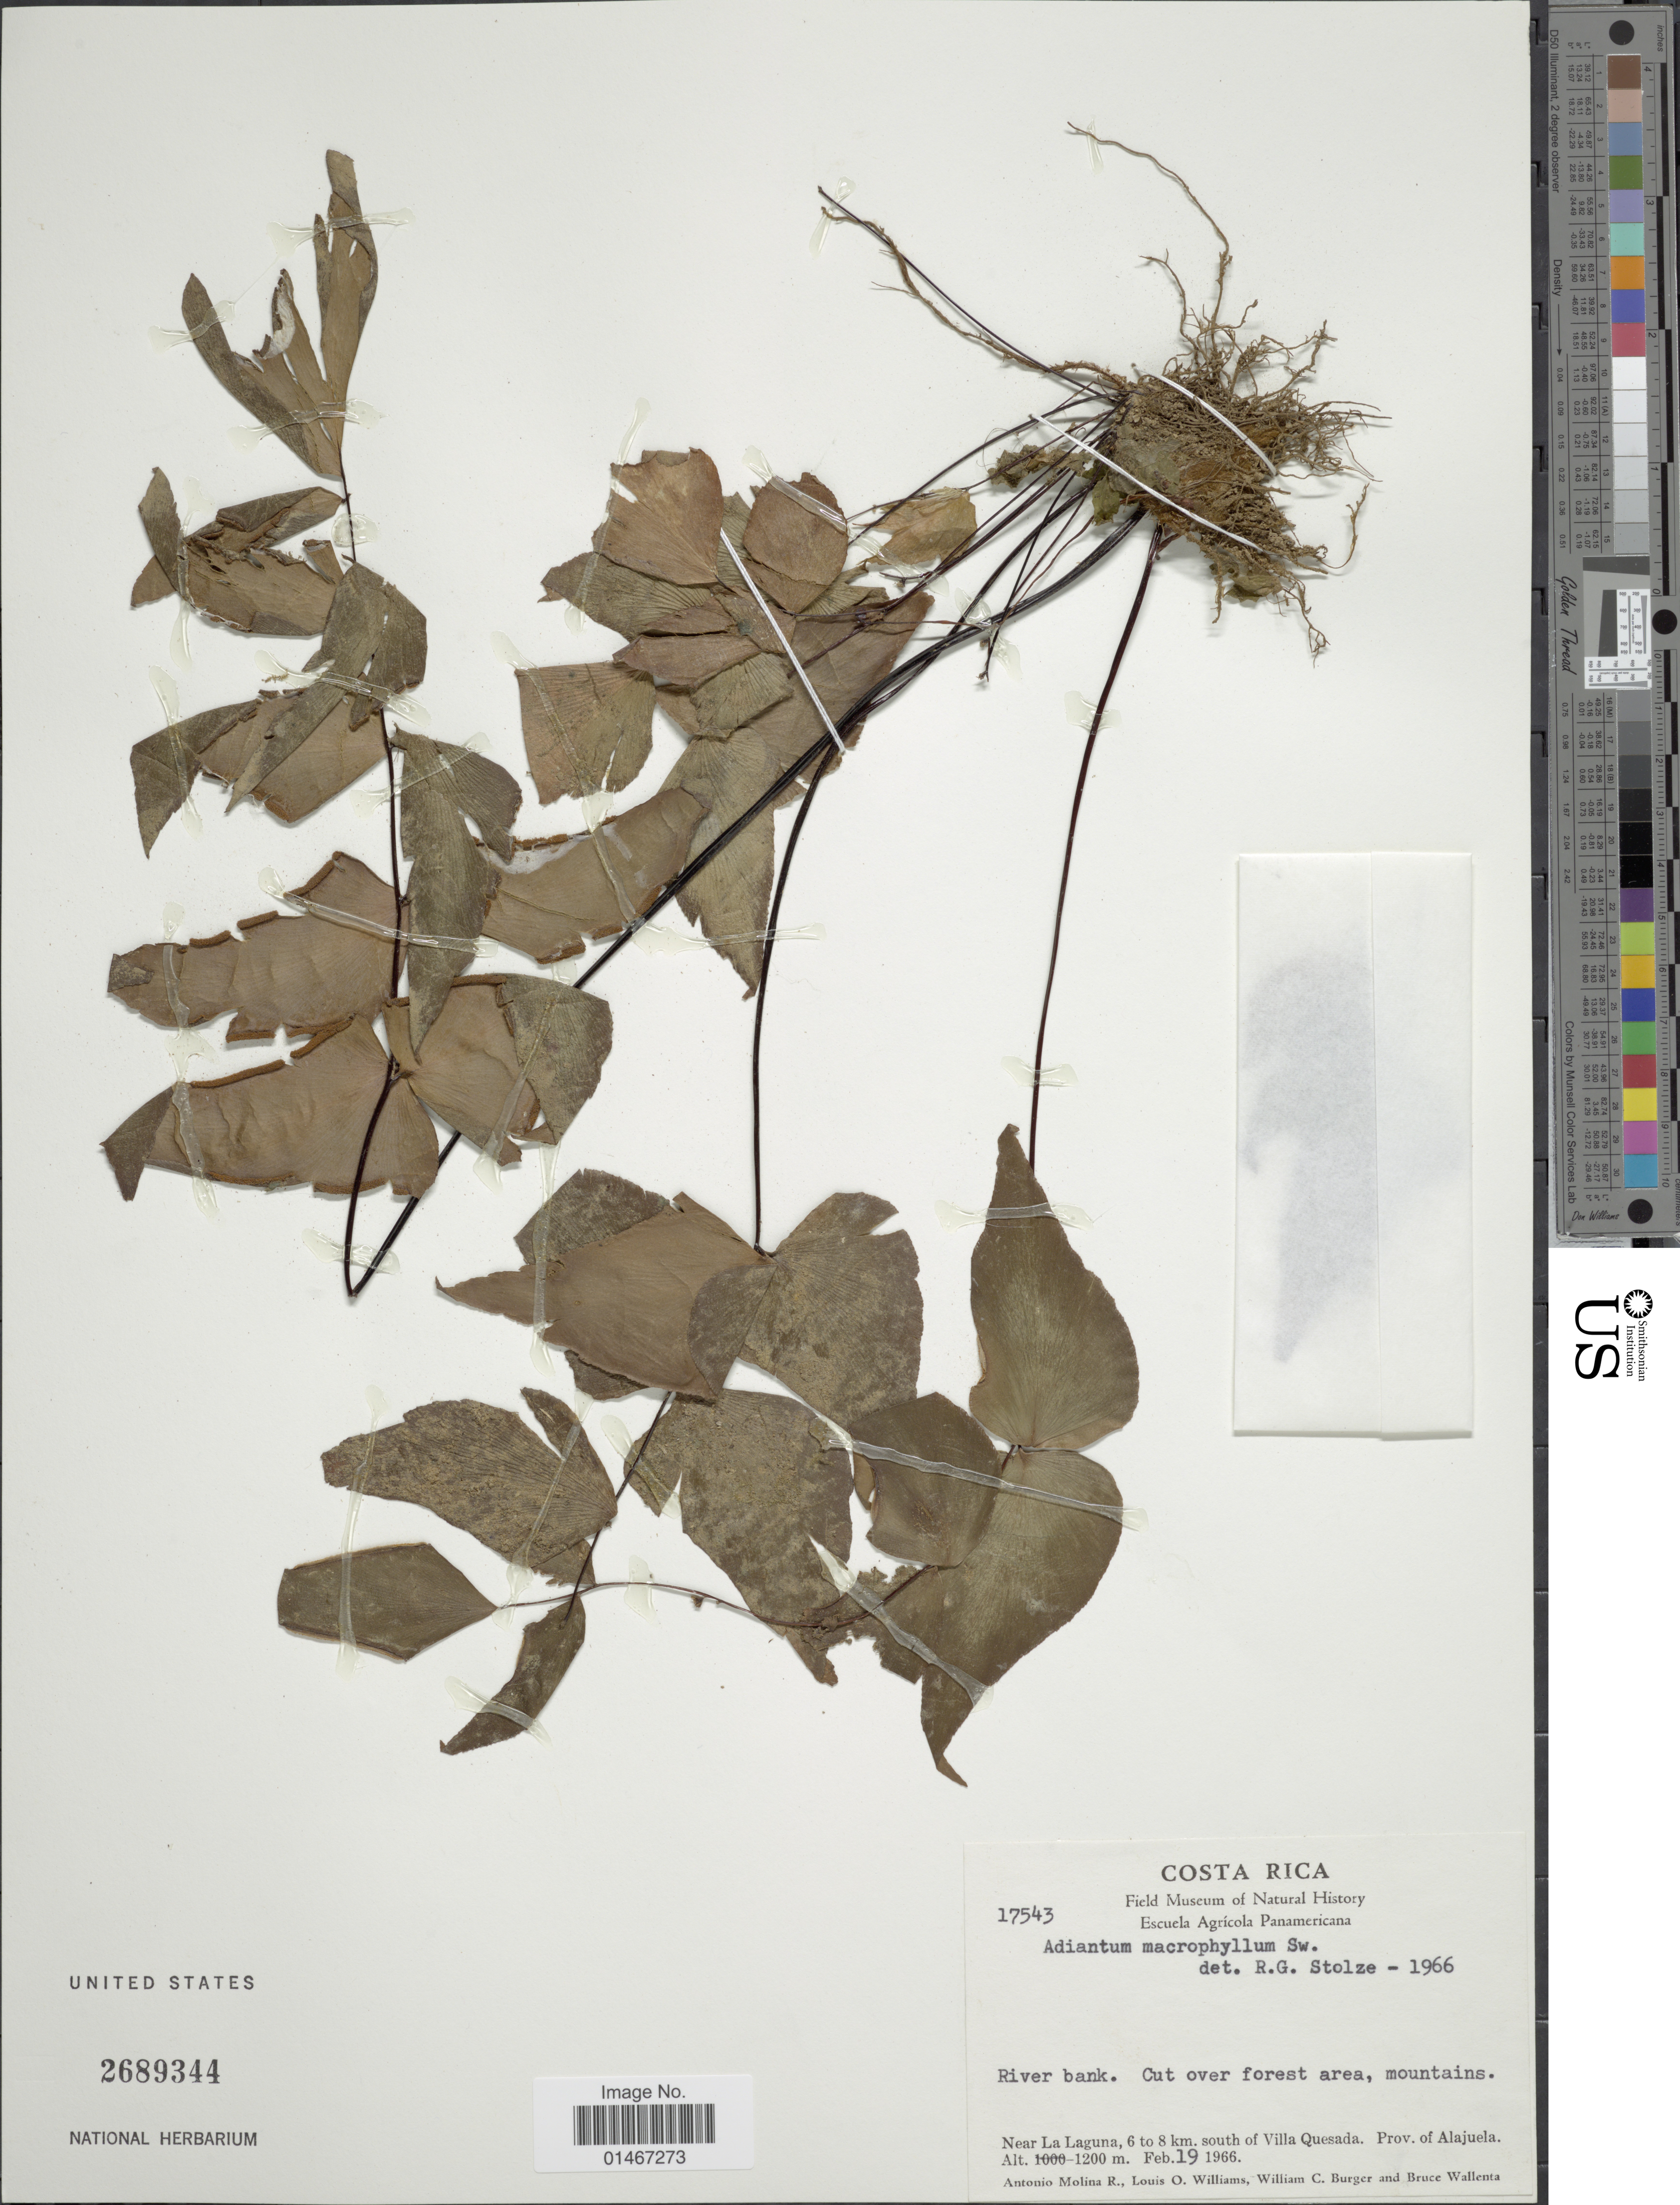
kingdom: Plantae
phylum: Tracheophyta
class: Polypodiopsida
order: Polypodiales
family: Pteridaceae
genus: Adiantum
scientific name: Adiantum macrophyllum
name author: Sw.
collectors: A. Molina R., L. O. Williams, W. Burger & B. Wallenta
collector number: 17543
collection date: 1966-02-19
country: Costa Rica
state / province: Alajuela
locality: Near La Laguna, 6 to 8 km. south of Villa Quesada. Prov. of Alajuela.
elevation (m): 1200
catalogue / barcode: US 2689344